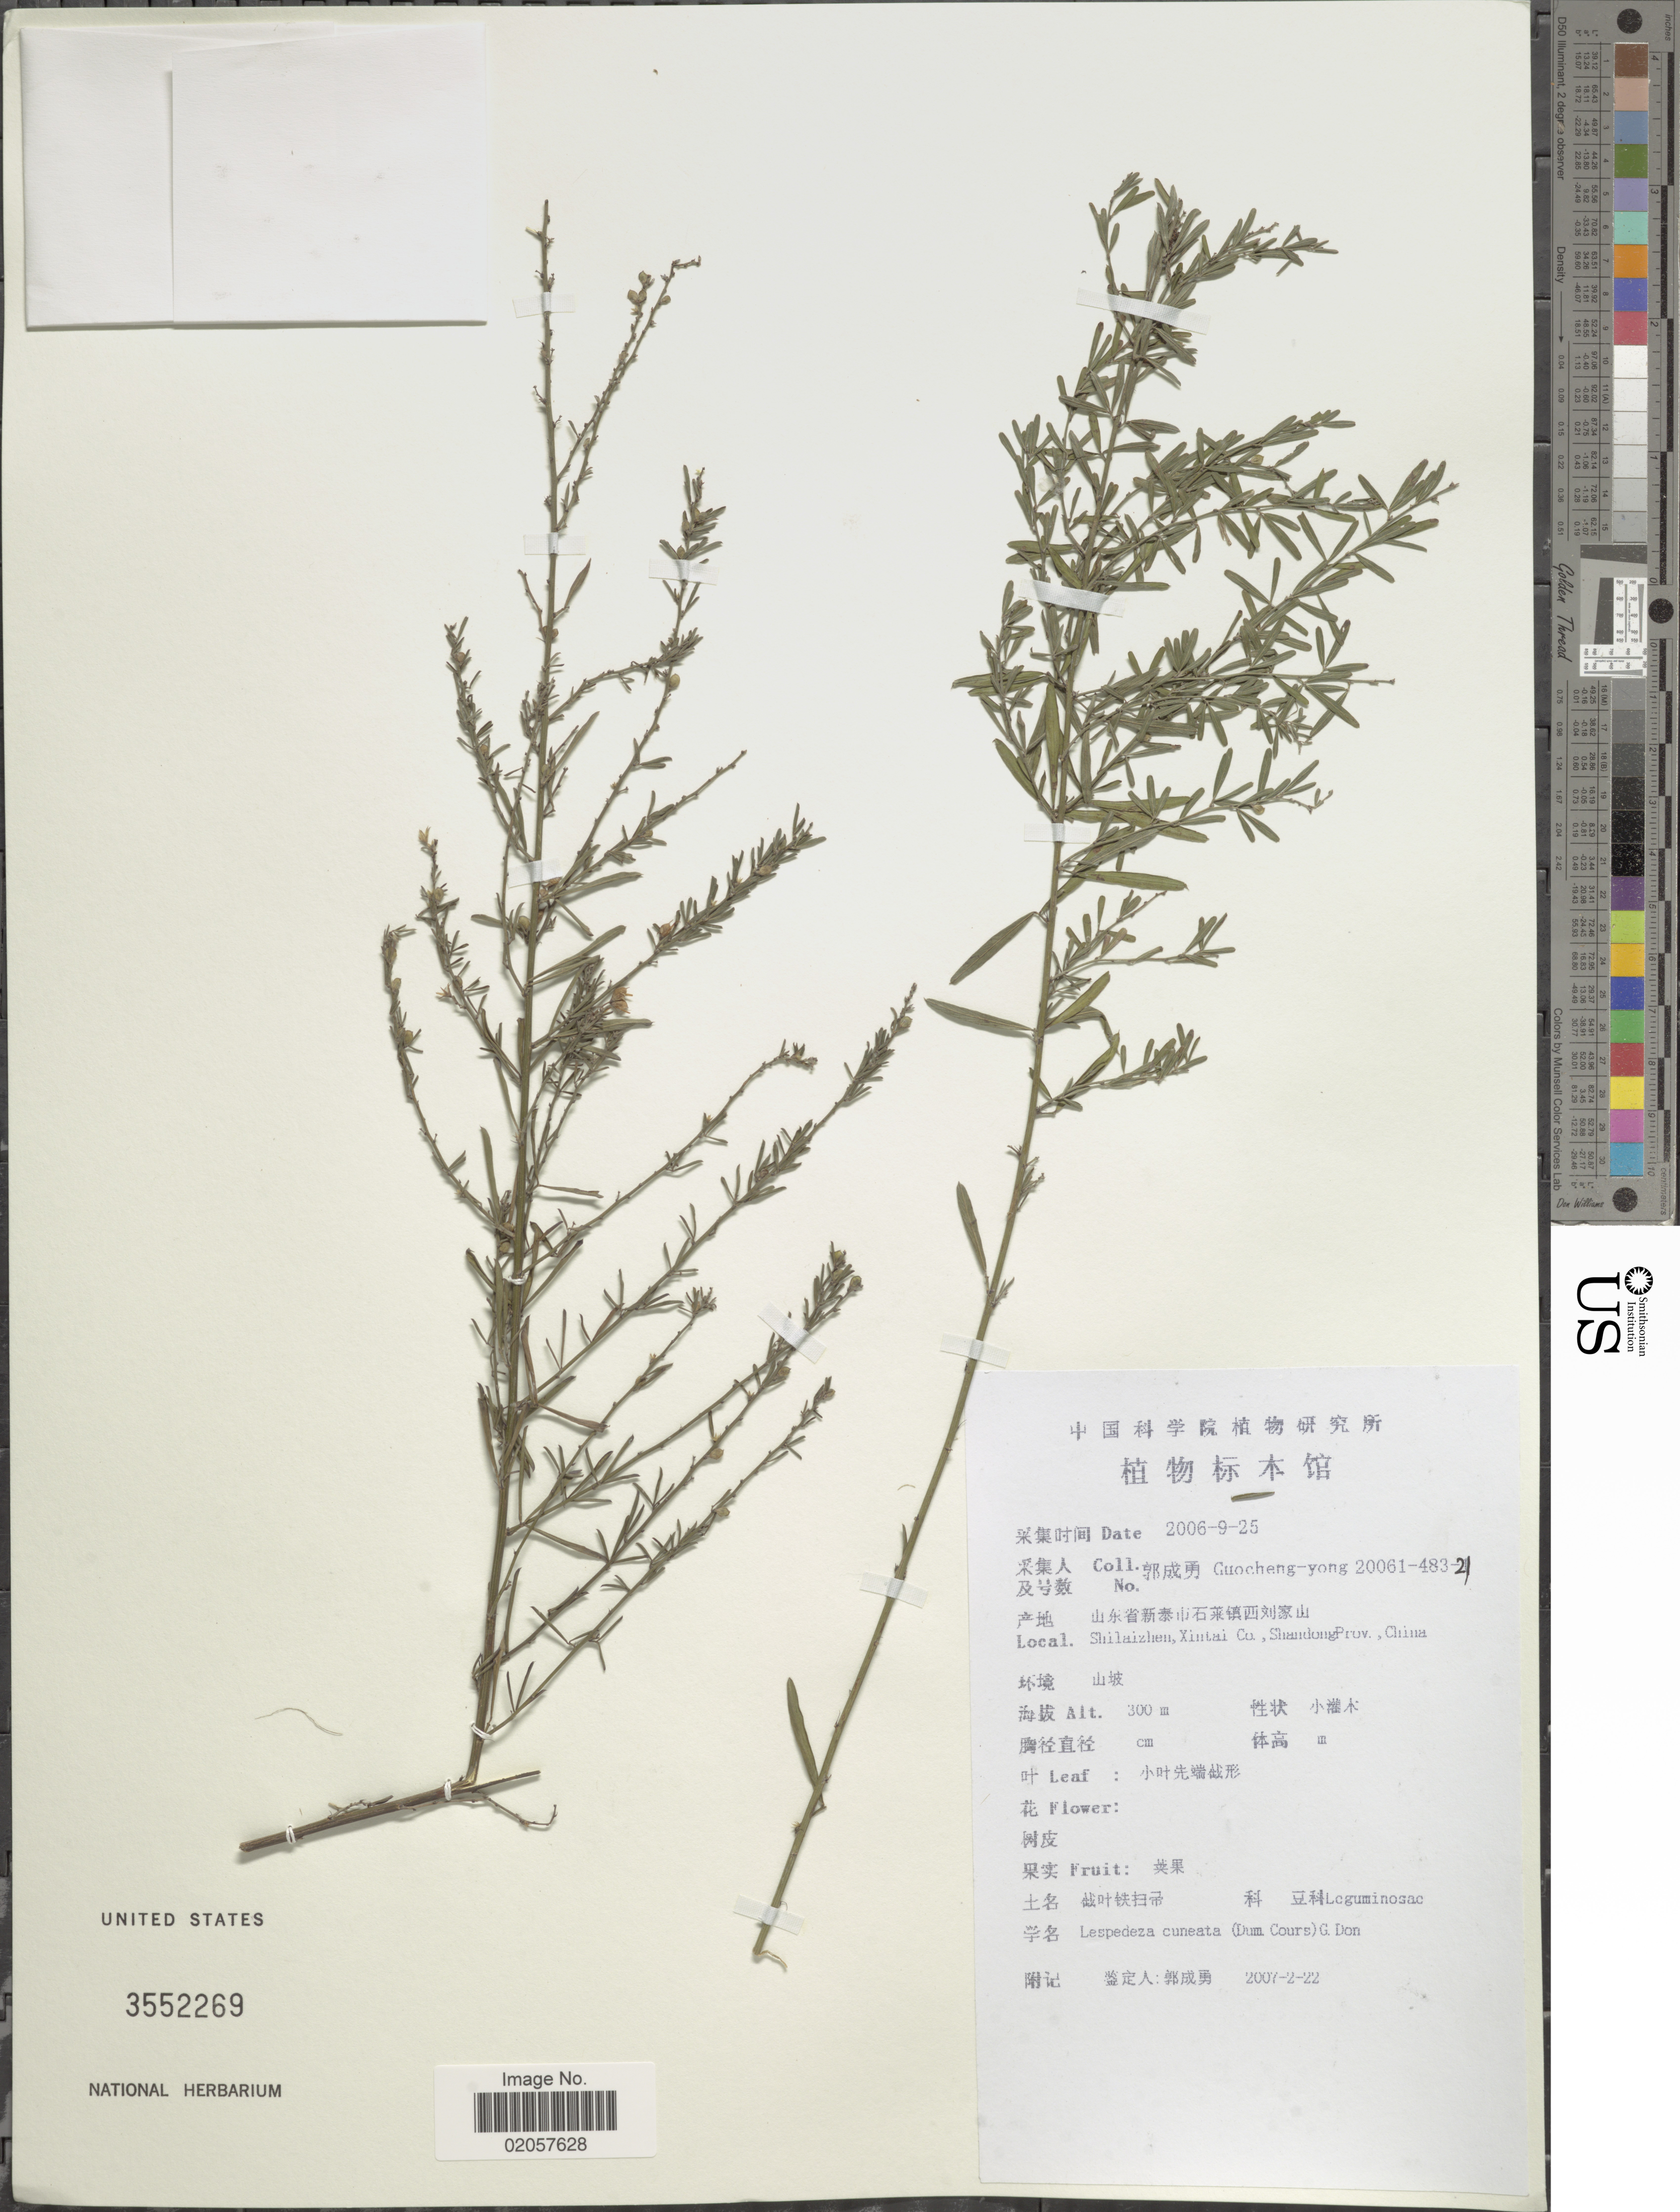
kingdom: Plantae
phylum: Tracheophyta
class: Magnoliopsida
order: Fabales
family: Fabaceae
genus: Lespedeza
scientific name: Lespedeza cuneata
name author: (Dum. Cours.) G. Don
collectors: Guo cheng-yong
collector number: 20061-483-21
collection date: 2006-09-25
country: China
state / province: Shandong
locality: Shilaizhen, Xintai Co.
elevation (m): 300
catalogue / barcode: US 3552269